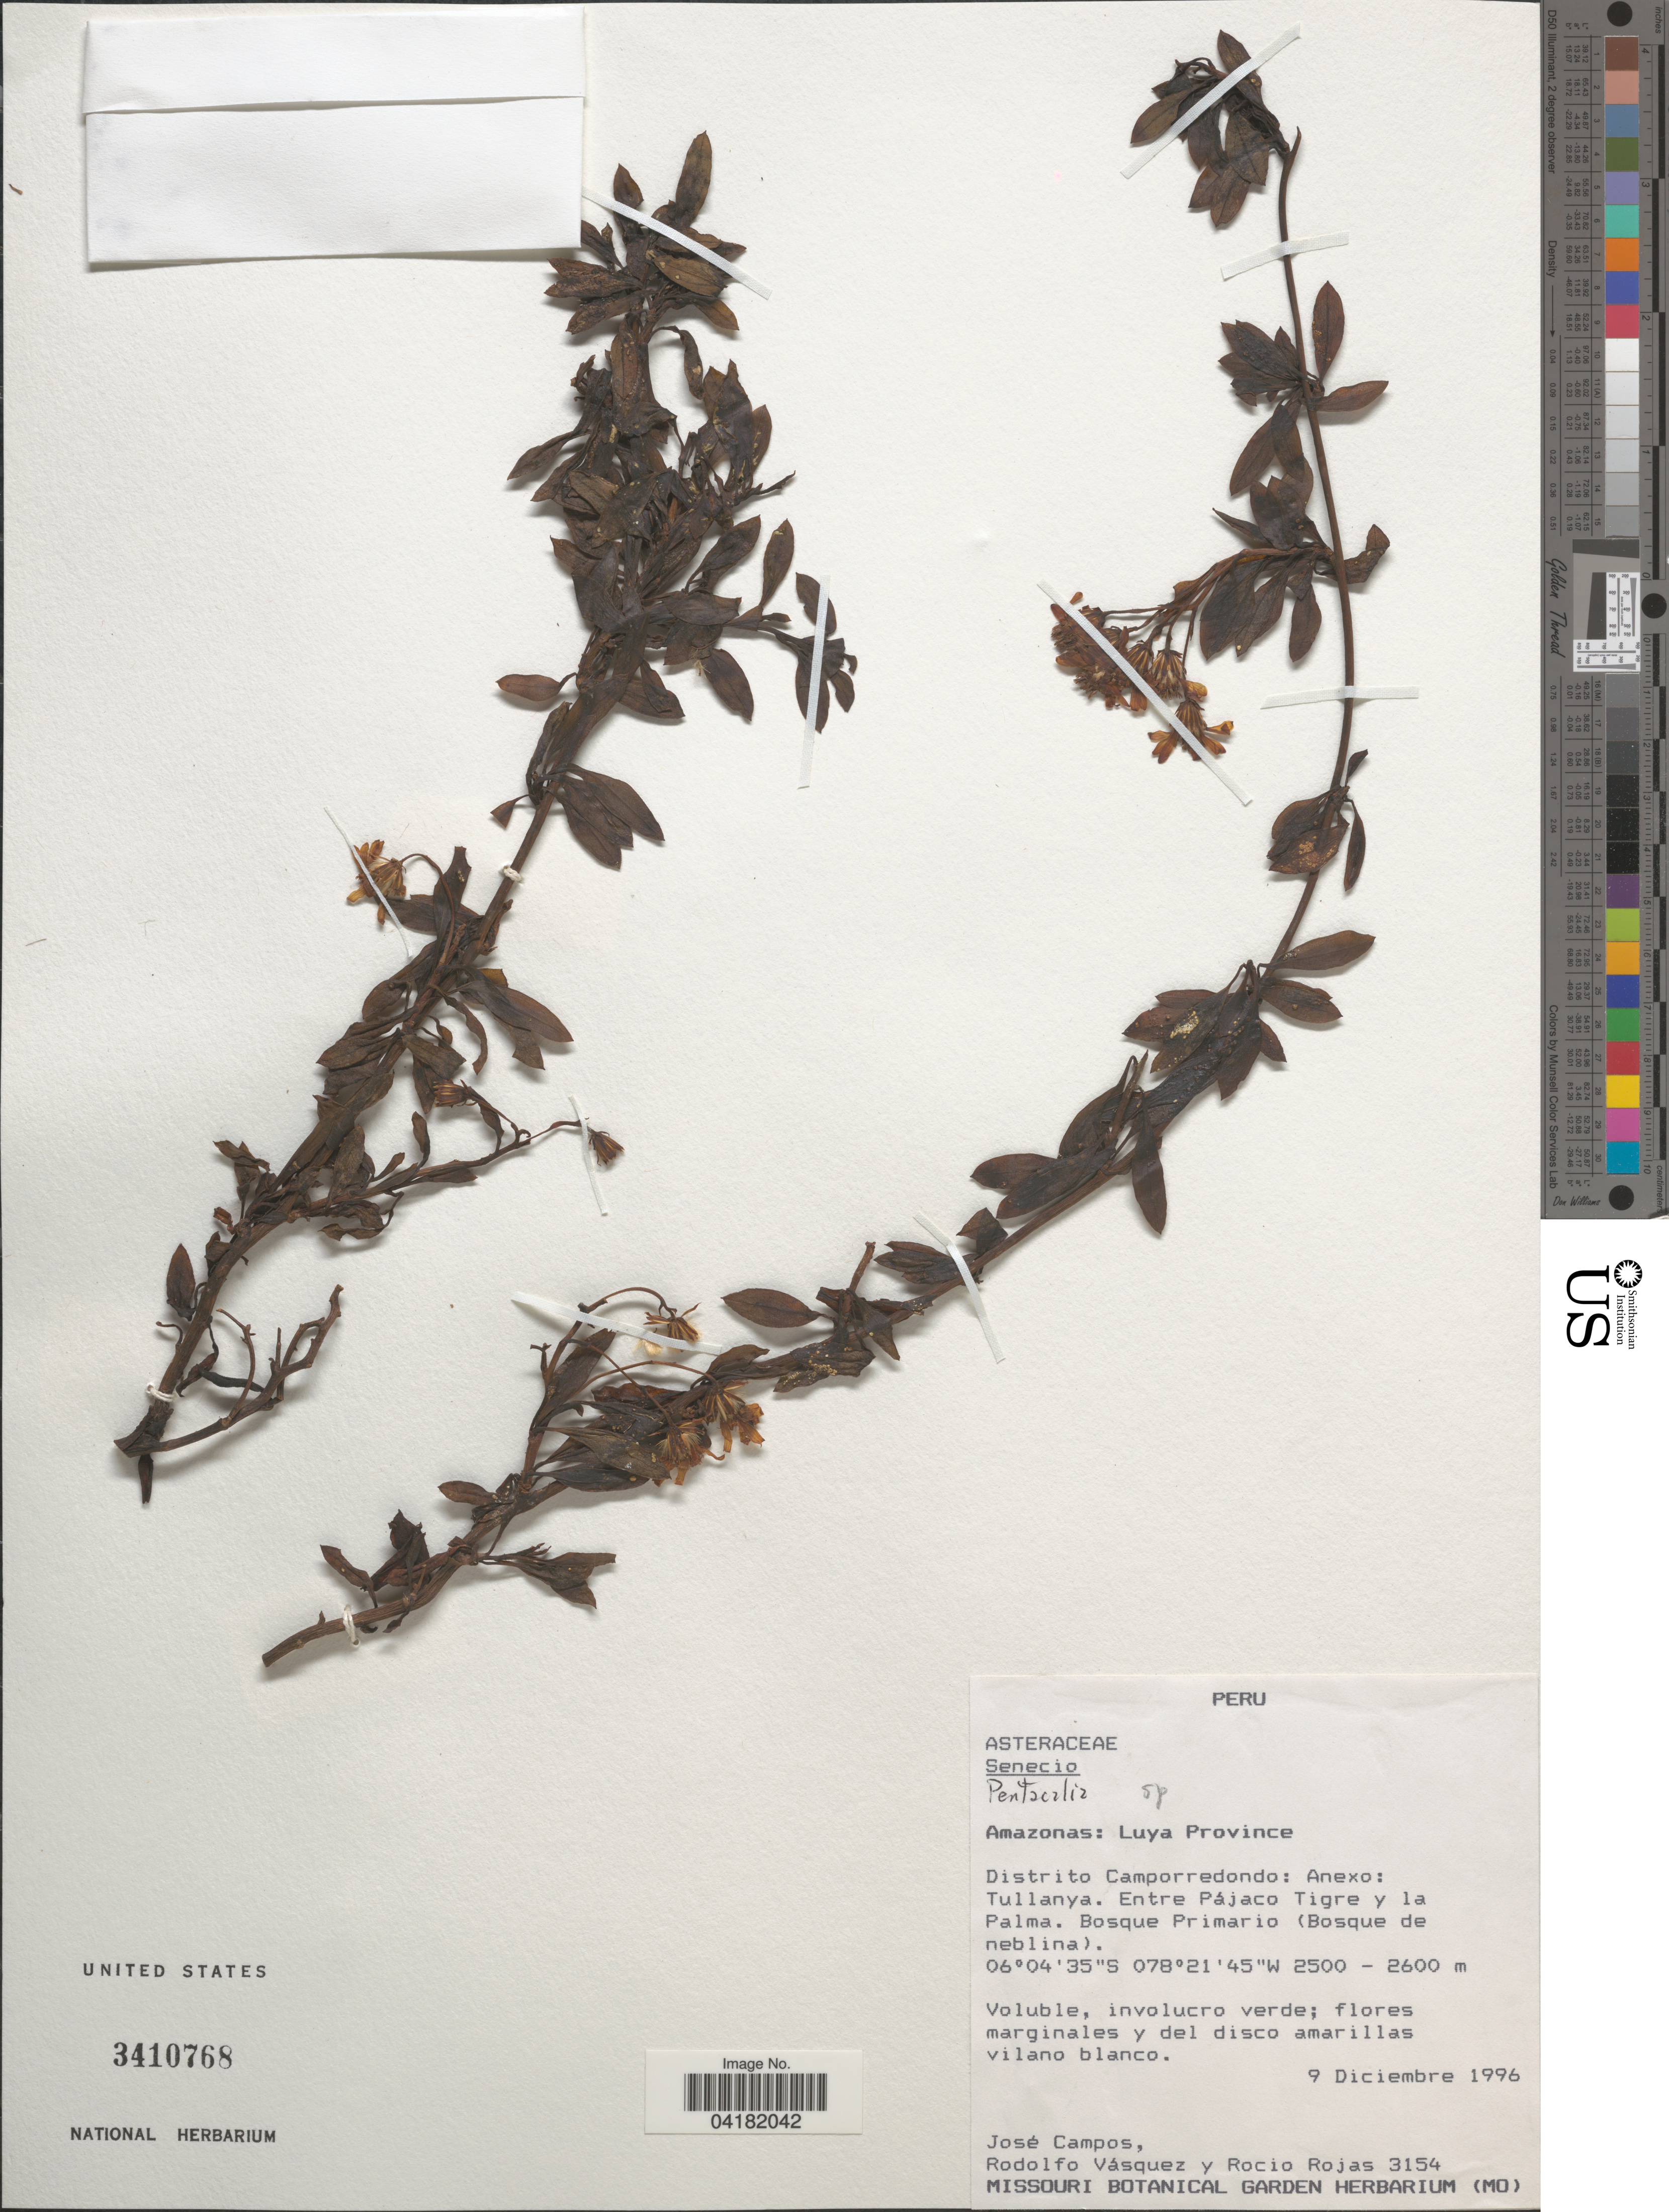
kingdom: Plantae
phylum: Tracheophyta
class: Magnoliopsida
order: Asterales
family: Asteraceae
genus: Pentacalia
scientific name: Pentacalia sp.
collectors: J. Campos, R. Vásquez & R. Rojas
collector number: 3154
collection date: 1996-12-09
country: Peru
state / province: Amazonas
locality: Luya Province. Distrito Camporredondo: Anexo: Tullanya. Entre Pájaco Tigre y la Palma.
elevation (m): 2500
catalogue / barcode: US 3410768